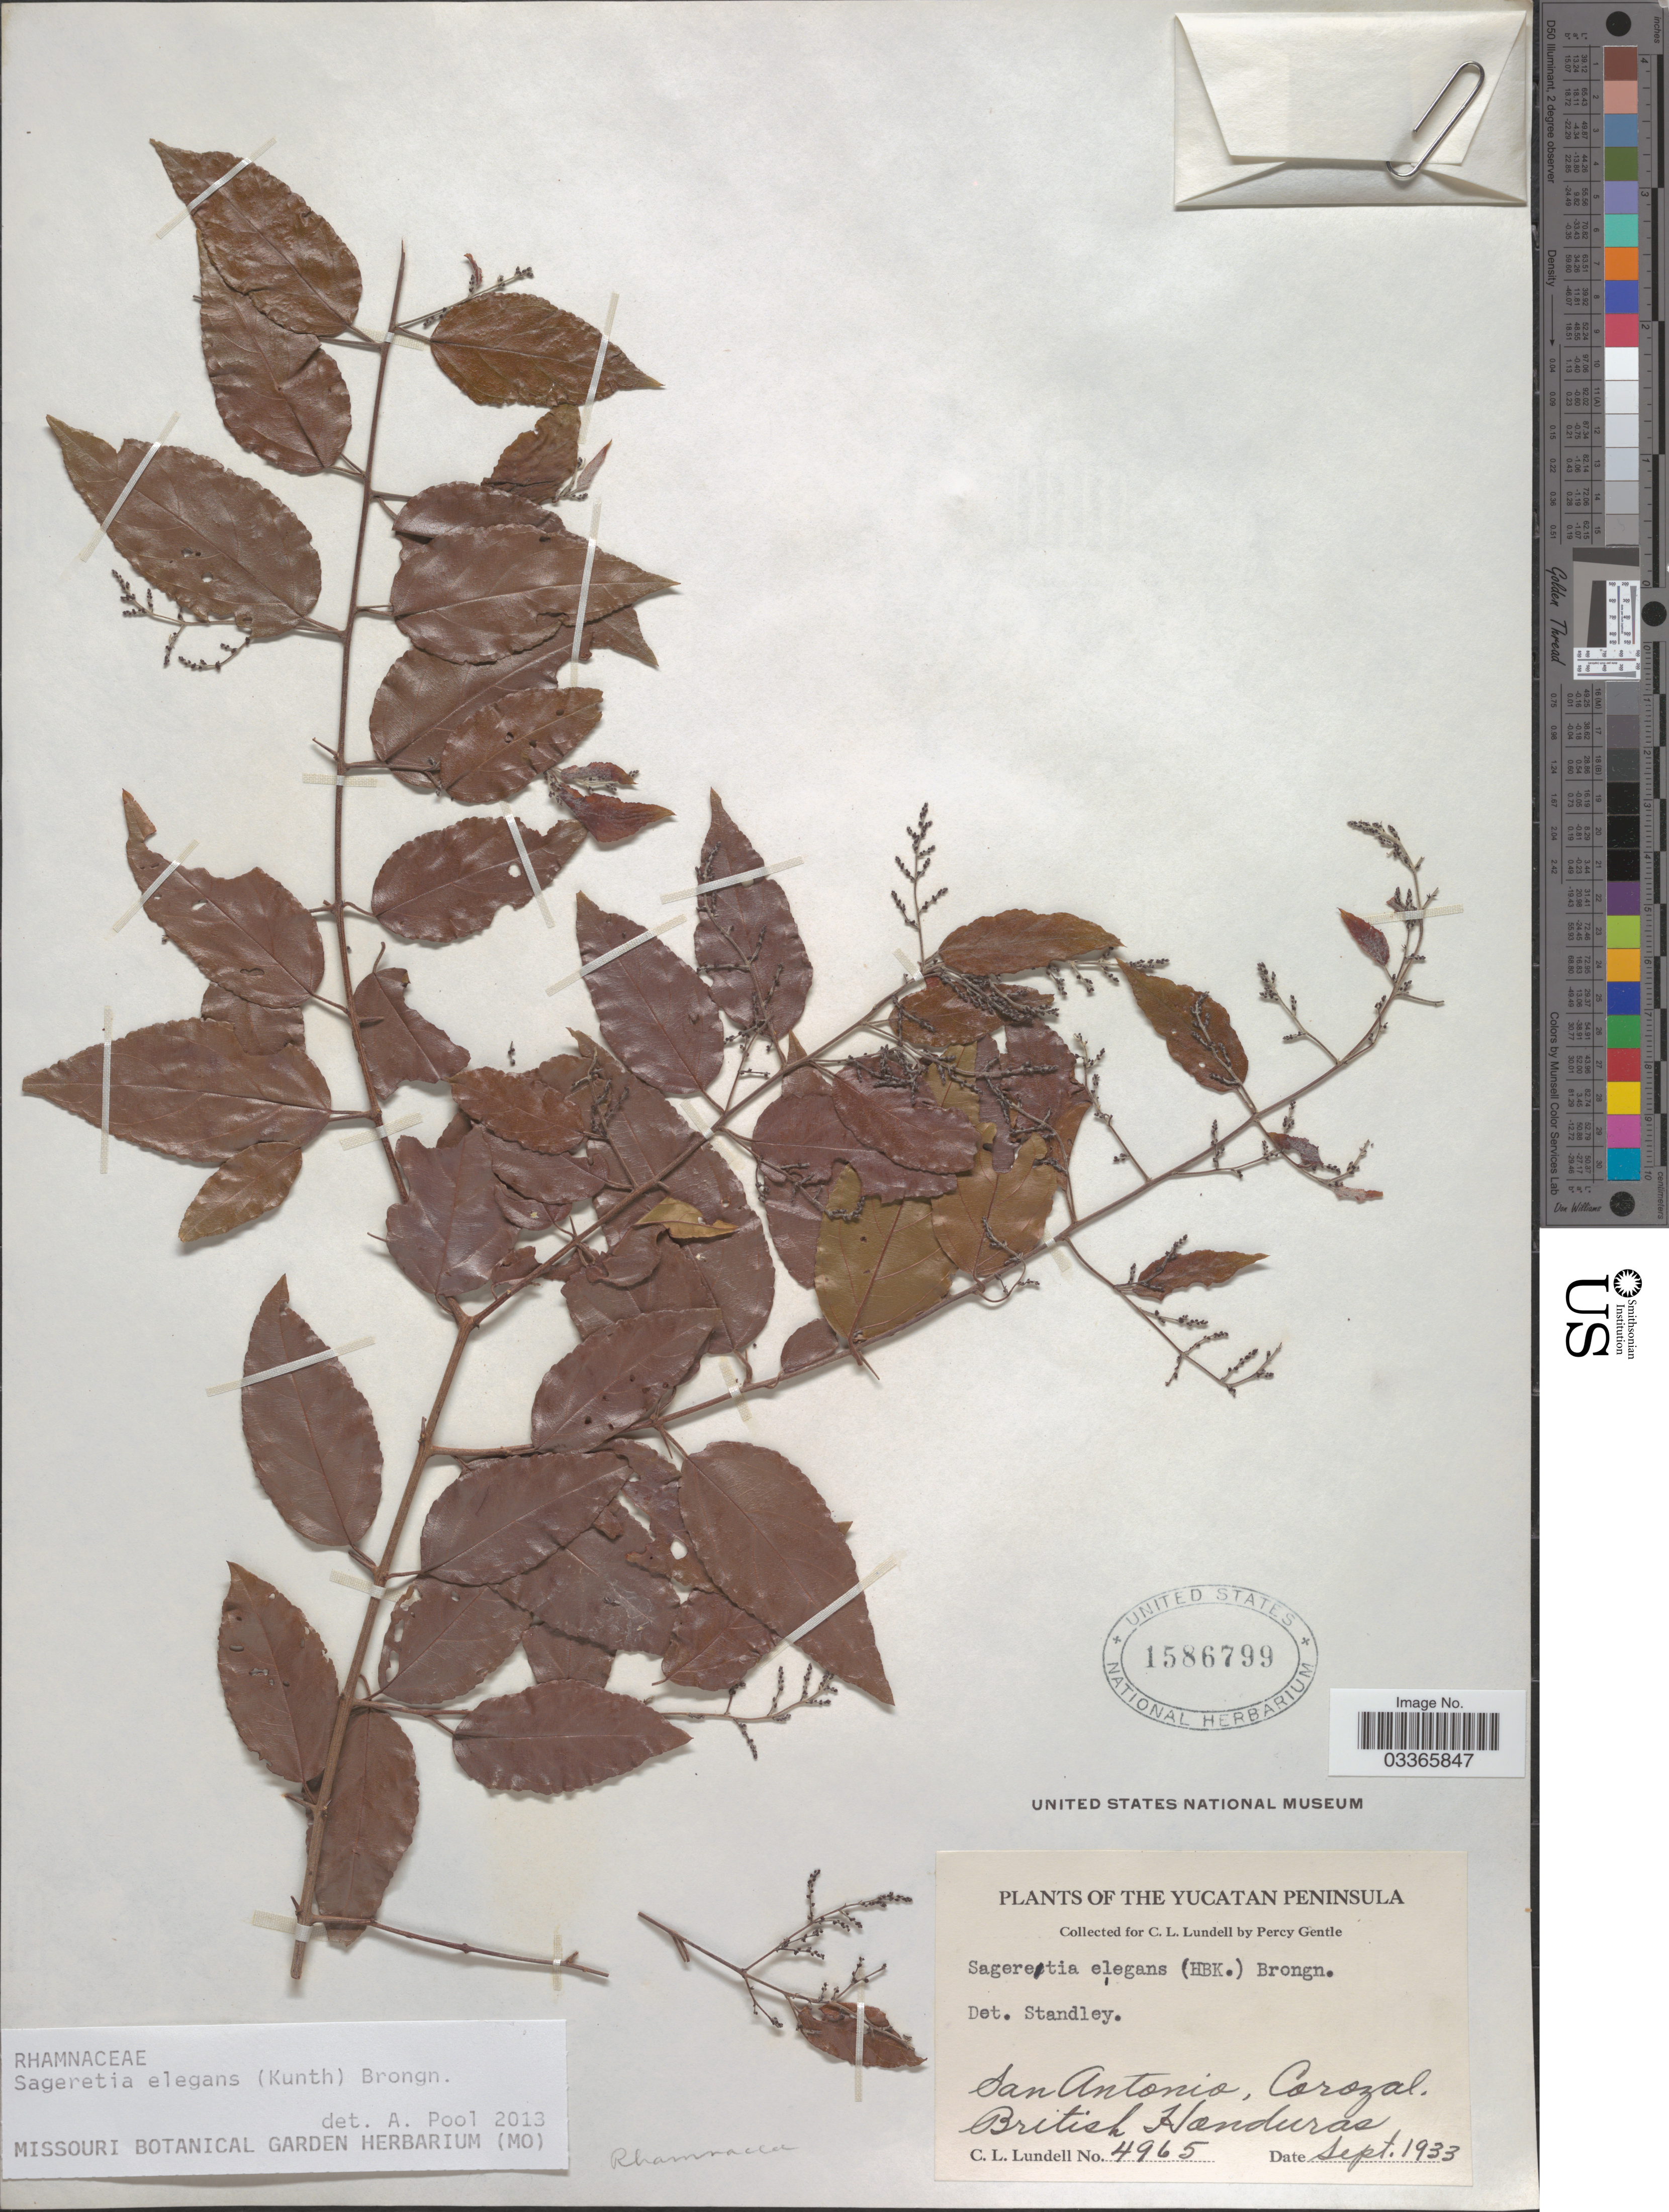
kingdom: Plantae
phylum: Tracheophyta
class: Magnoliopsida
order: Rosales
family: Rhamnaceae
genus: Sageretia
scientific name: Sageretia elegans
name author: (Kunth) Brongn.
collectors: C. L. Lundell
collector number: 4965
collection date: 1933-09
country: Belize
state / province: Corozal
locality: The Yucatan Peninsula. San Antonio. British Honduras.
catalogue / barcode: US 1586799